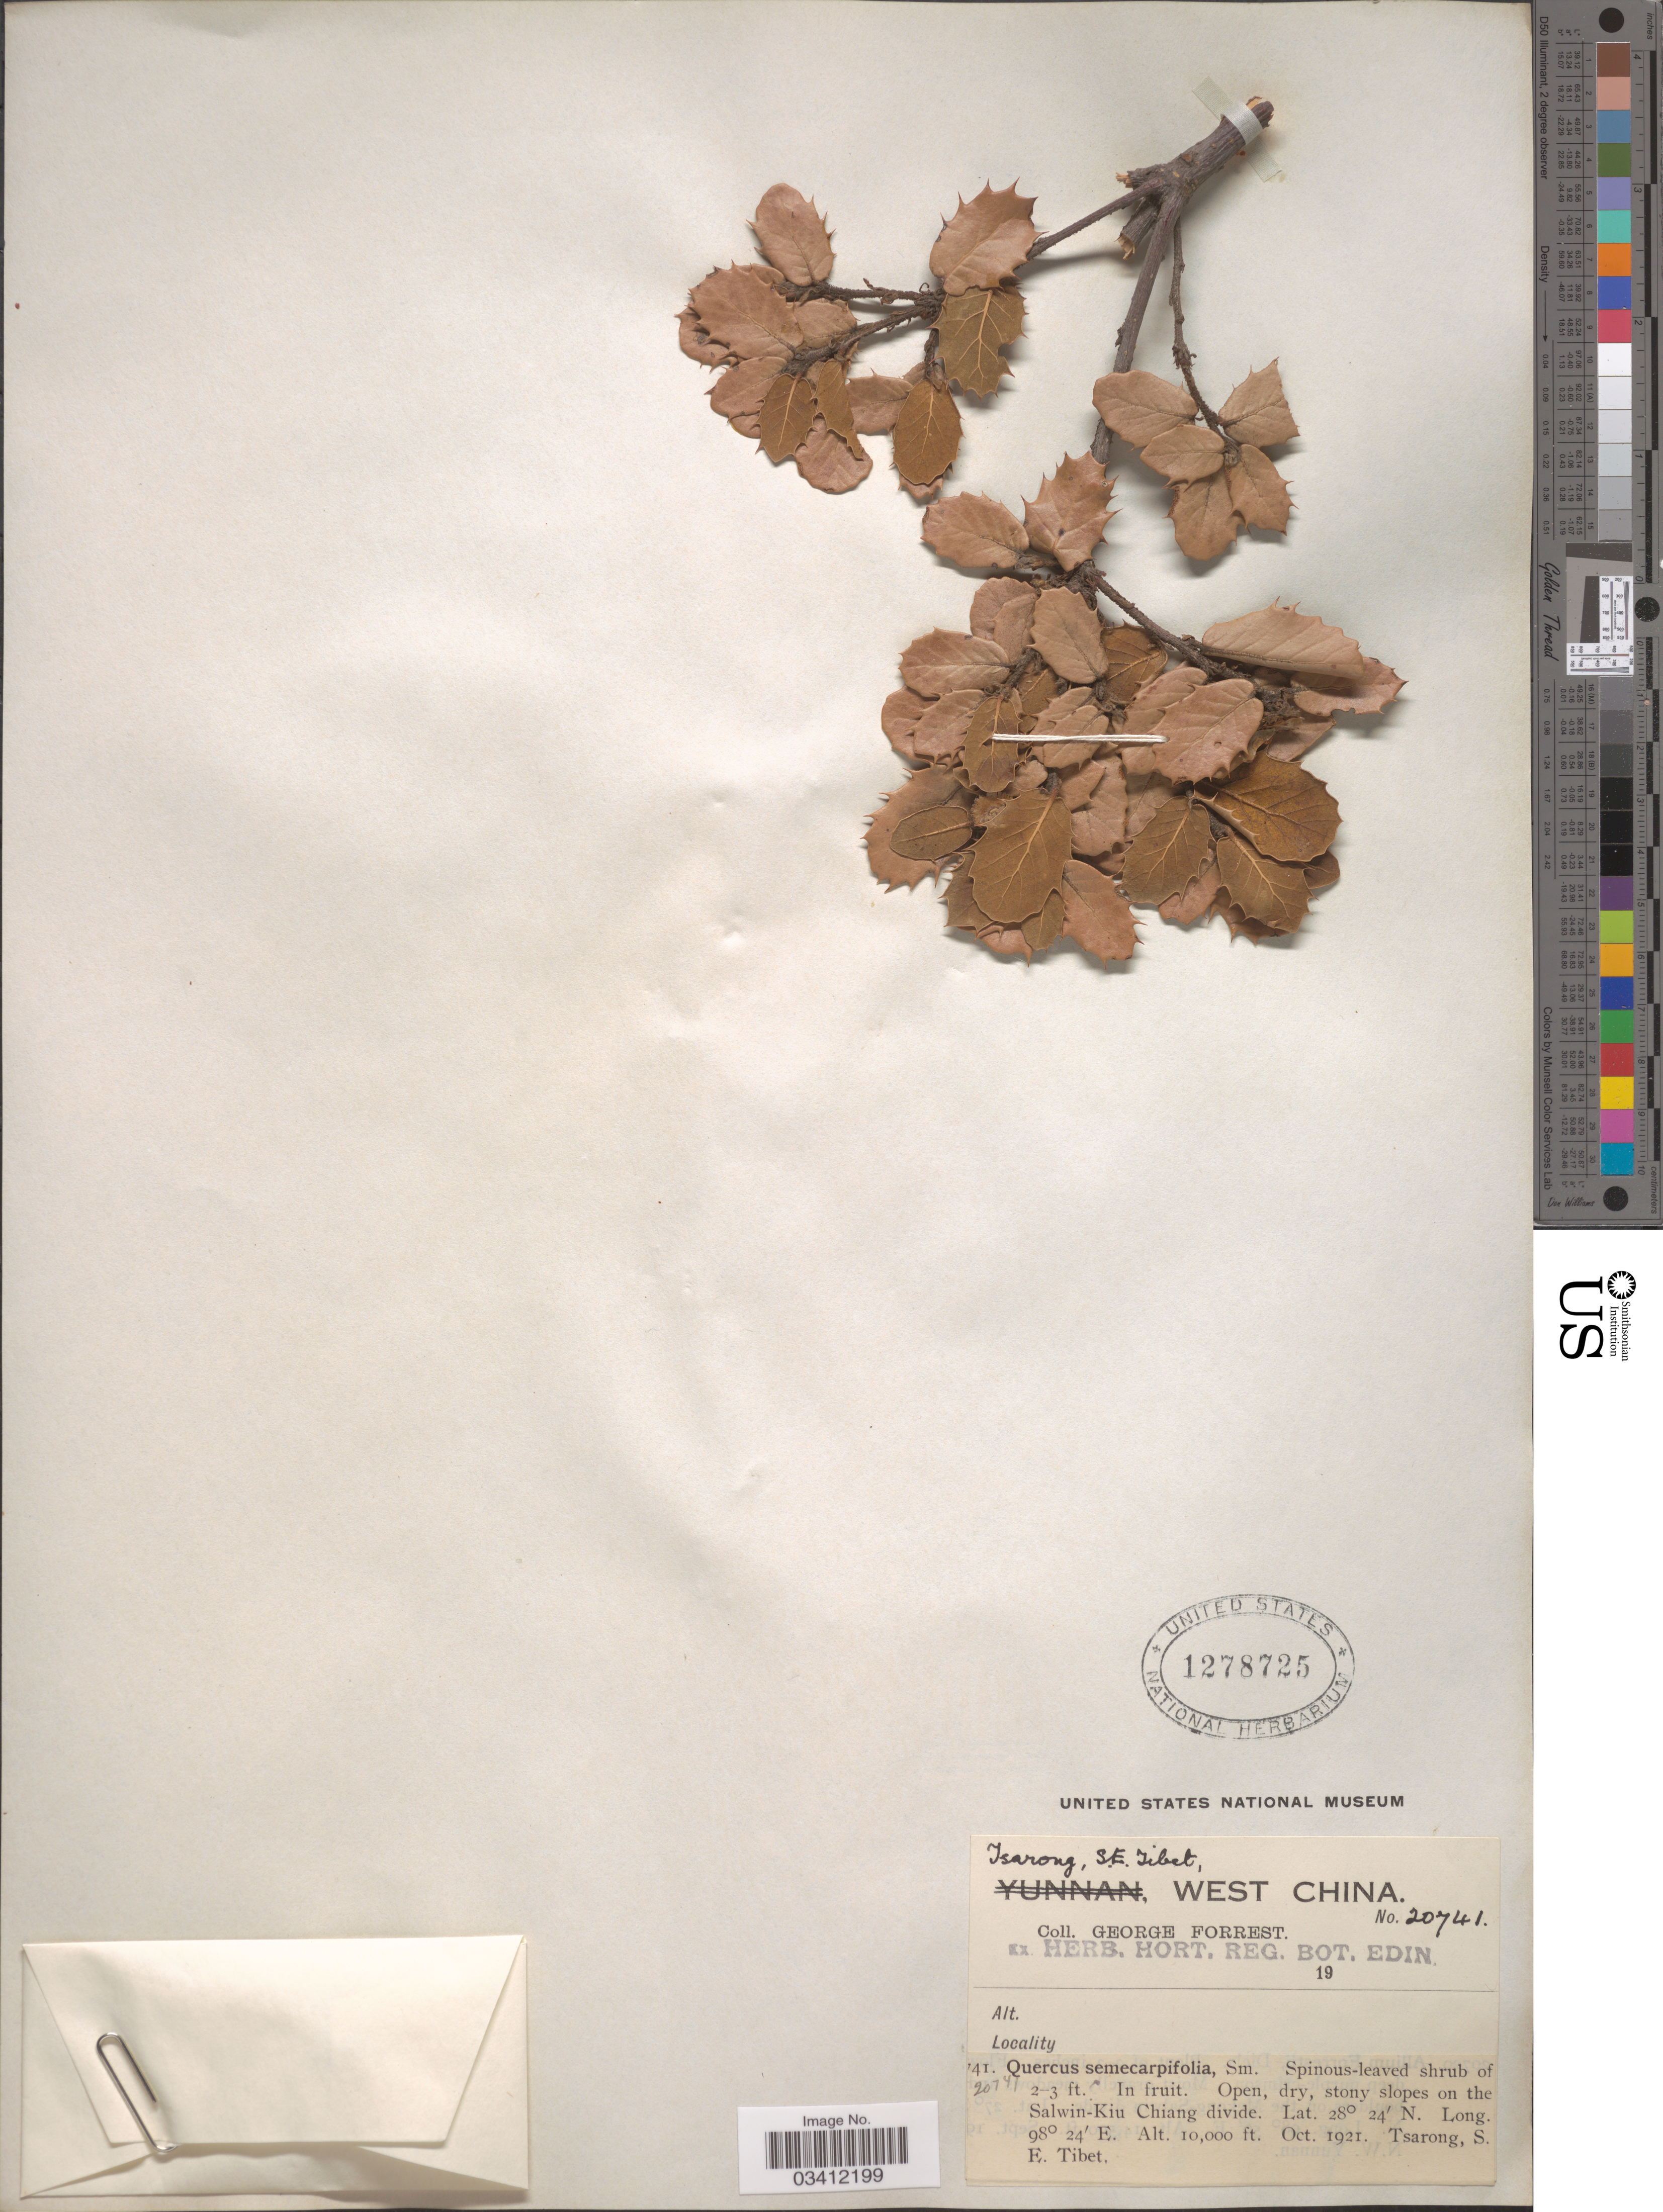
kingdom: Plantae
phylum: Tracheophyta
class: Magnoliopsida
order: Fagales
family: Fagaceae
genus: Quercus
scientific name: Quercus semecarpifolia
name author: Sm.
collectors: G. Forrest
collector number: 20741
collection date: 1921-10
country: China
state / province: Xizang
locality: Tsarong, S.E. Tibet. Open, dry, stony slopes on the Salwin-Kiu Chiang divide. Tsarong, S.E. Tibet.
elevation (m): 3048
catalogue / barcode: US 1278725